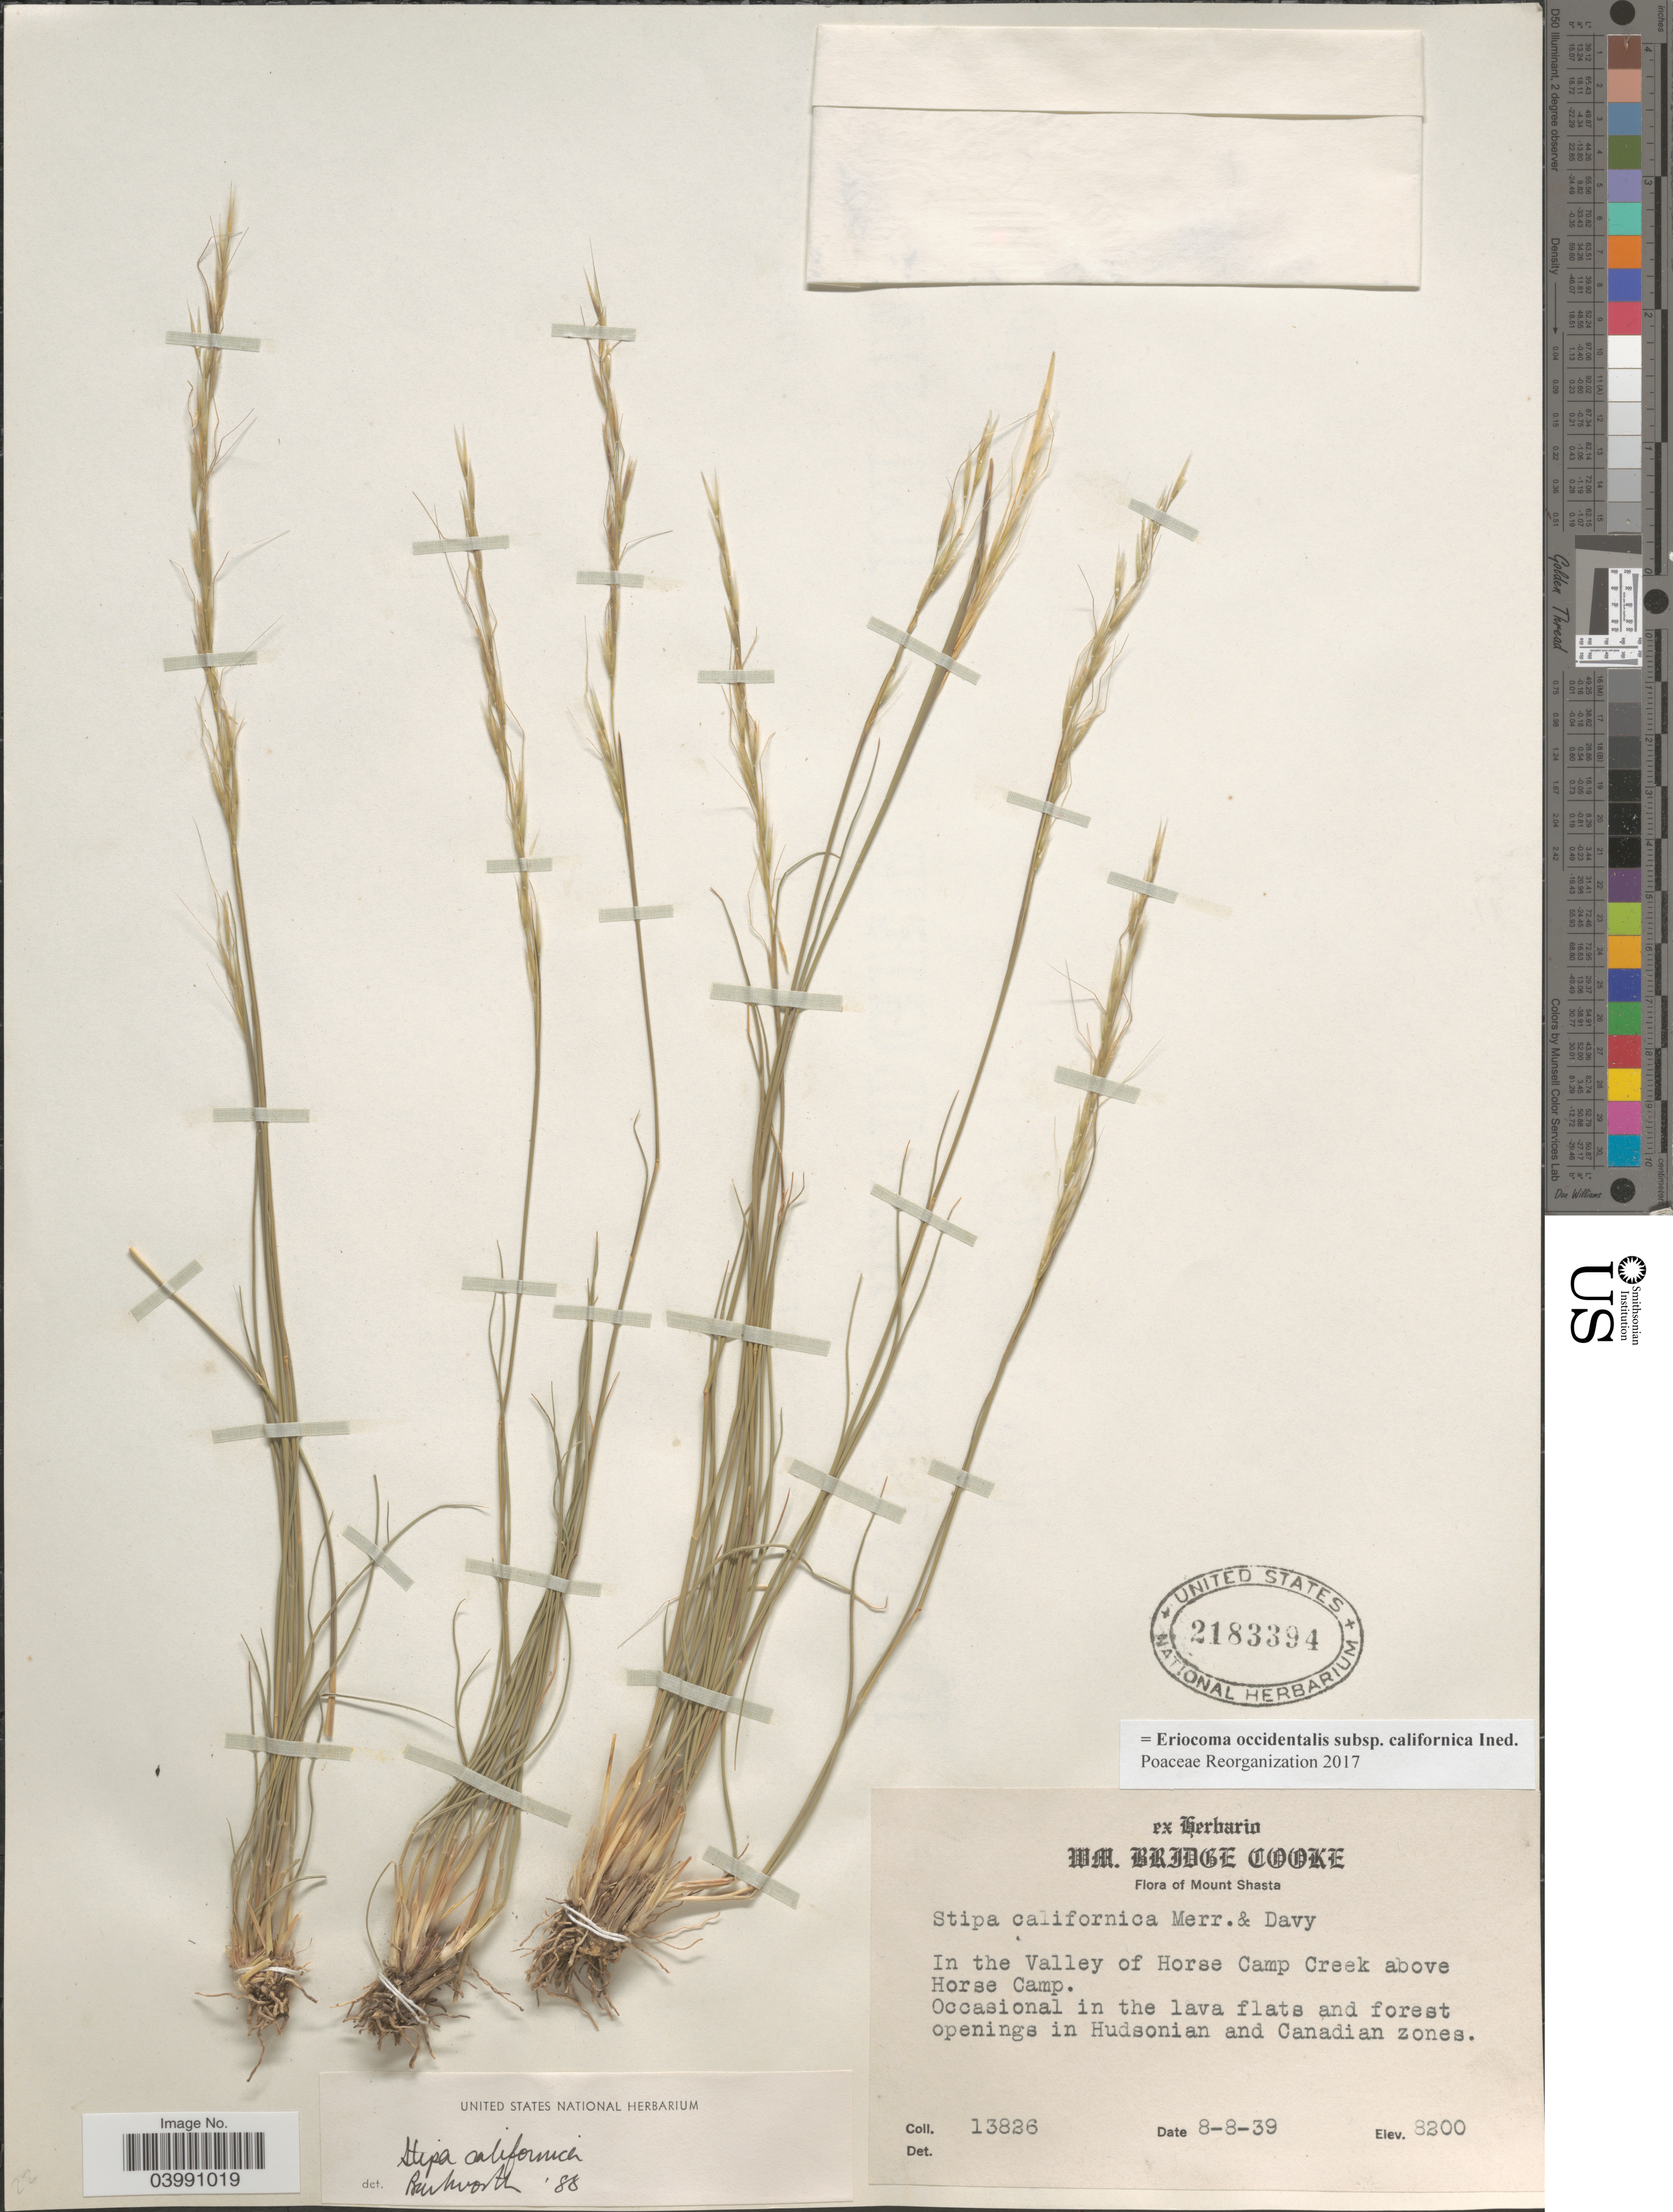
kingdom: Plantae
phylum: Tracheophyta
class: Liliopsida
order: Poales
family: Poaceae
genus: Eriocoma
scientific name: Eriocoma occidentalis subsp. californica ined.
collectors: ex herb. WM. Bridge Cooke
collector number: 13826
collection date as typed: Transcribed d/m/y: 8/8/39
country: United States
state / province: California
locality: Mount Shasta. In the Valley of Horse Camp Creek above Horse Camp. Occasional in the lava flats and forest openings in Hudsonian and Canadian zones.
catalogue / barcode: US 2183394